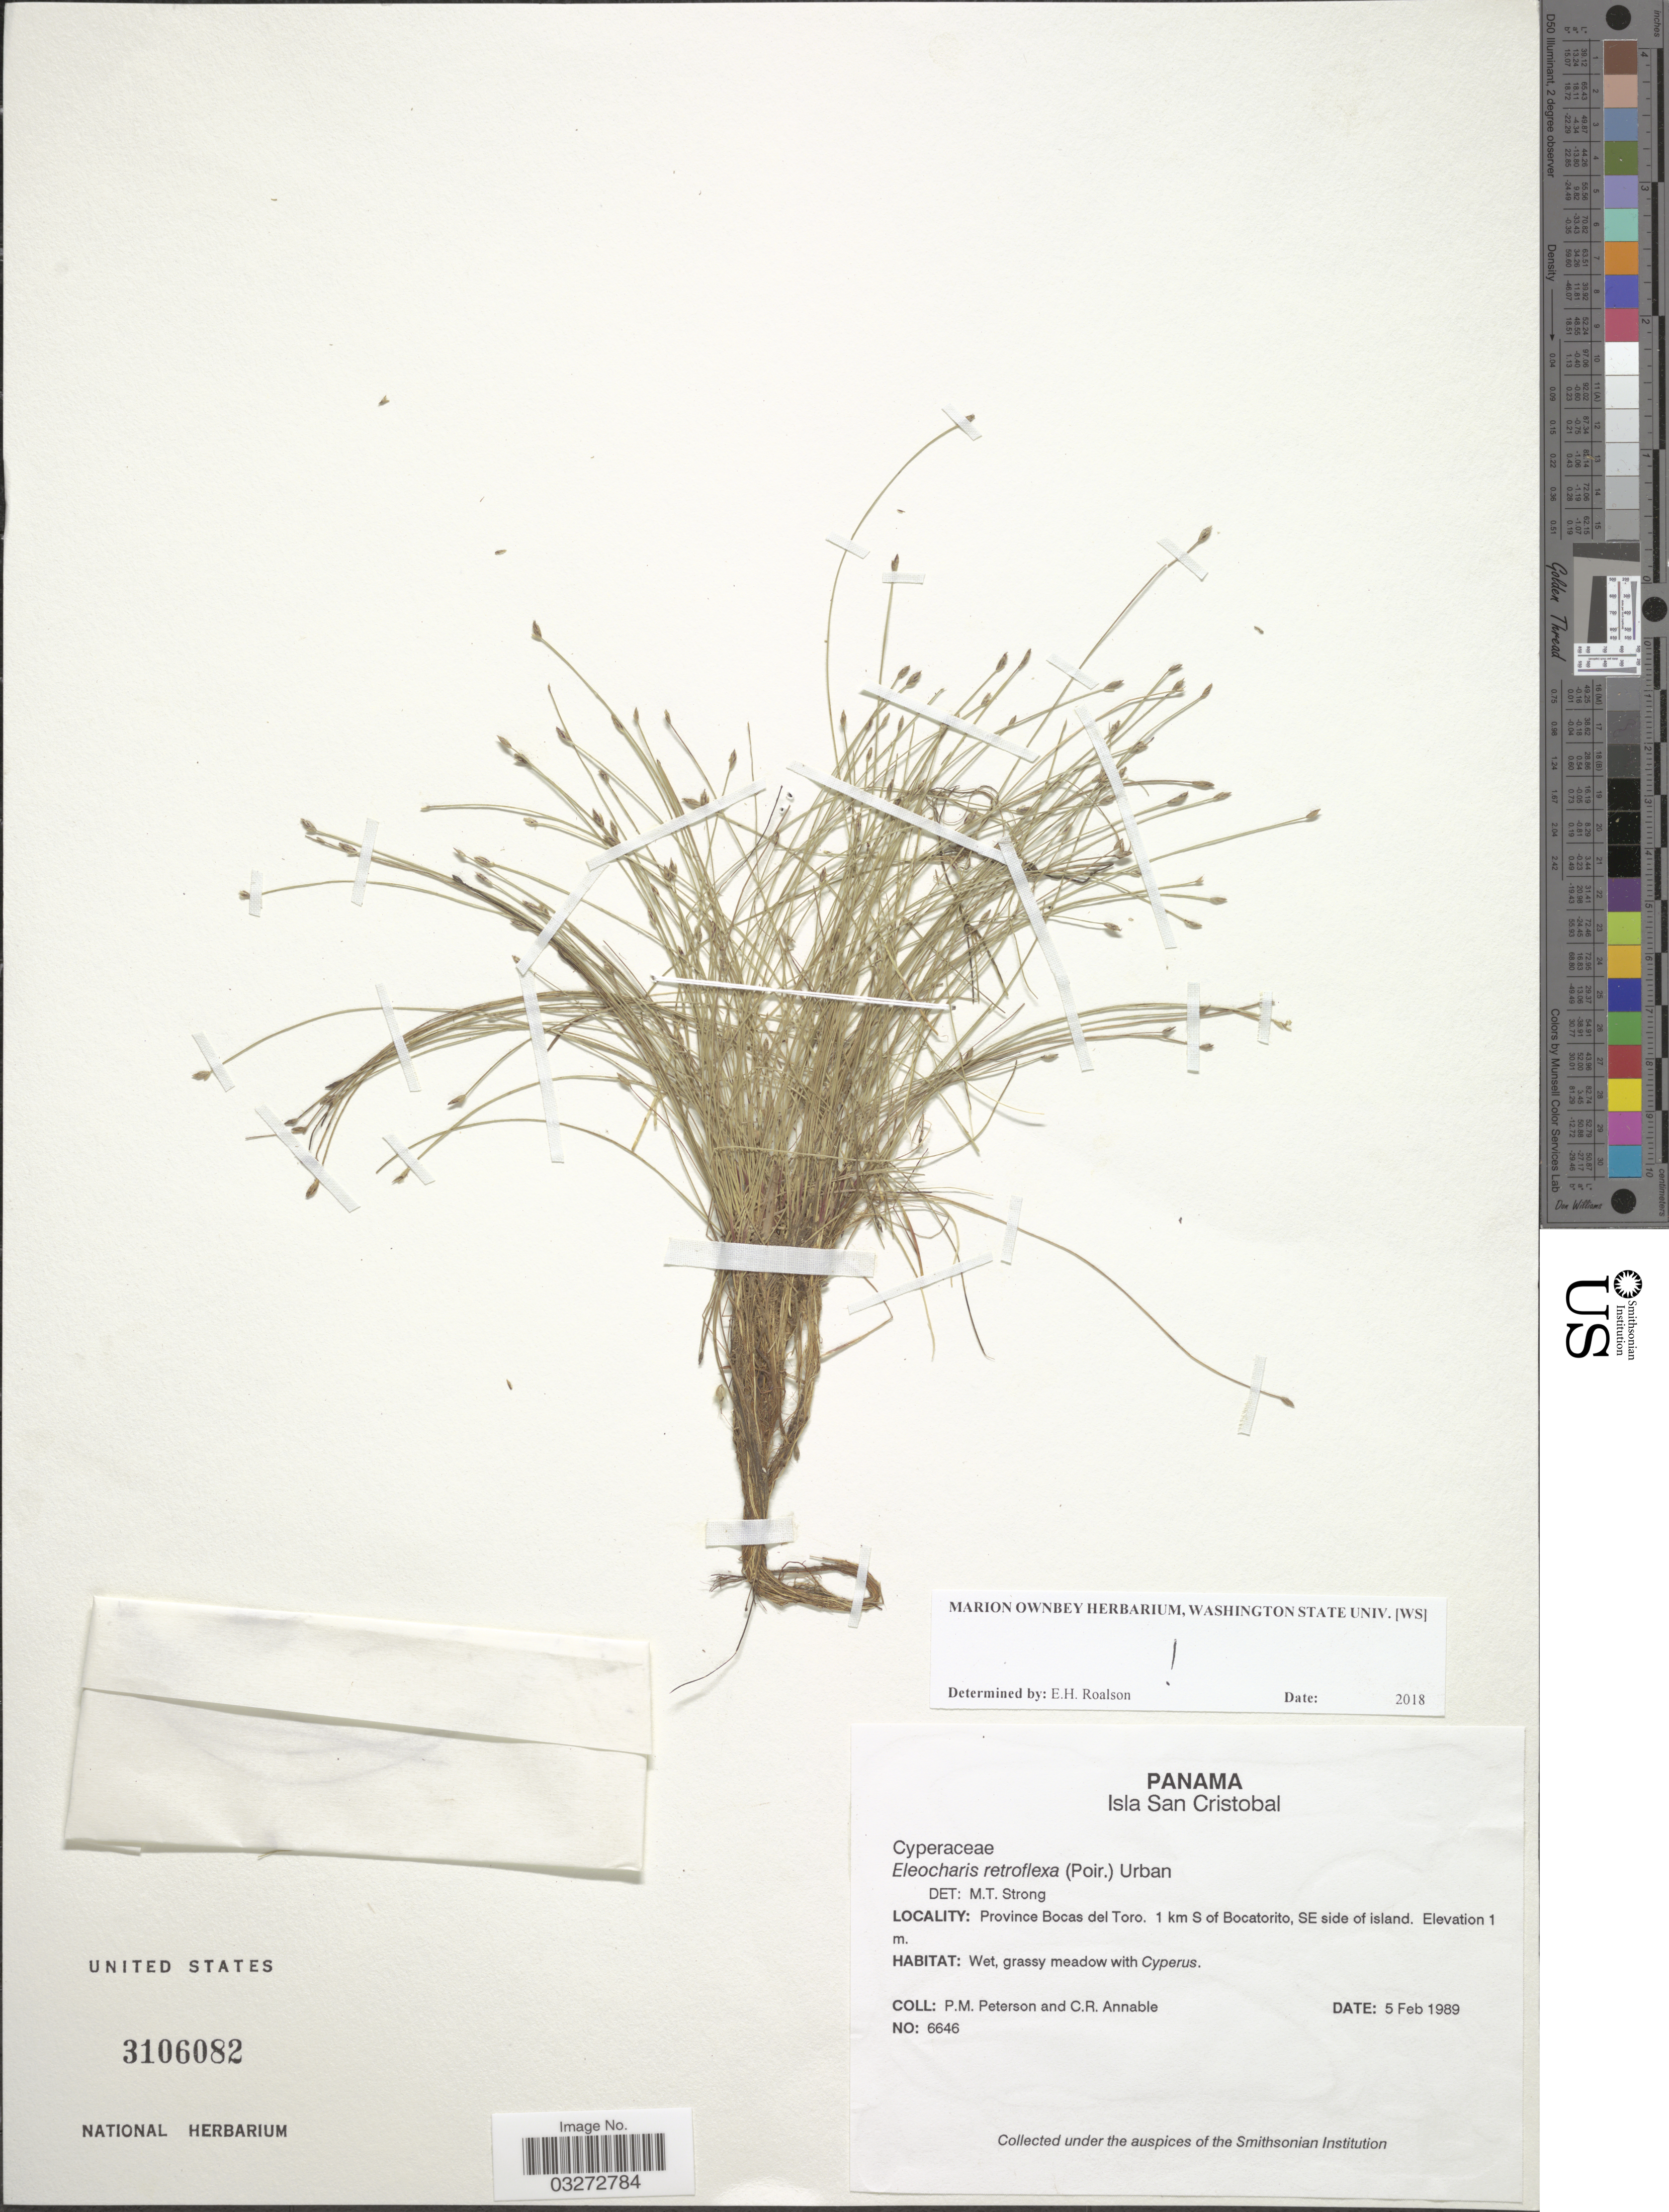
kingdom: Plantae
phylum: Tracheophyta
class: Liliopsida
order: Poales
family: Cyperaceae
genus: Eleocharis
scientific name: Eleocharis retroflexa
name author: (Poir.) Urb.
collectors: P. M. Peterson & C. R. Annable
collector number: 6646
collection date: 1989-02-05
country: Panama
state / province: Bocas del Toro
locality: Isla San Cristobal. Province Bocas del Toro. 1 km S of Bocatorito, SE side of island.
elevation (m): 1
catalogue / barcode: US 3106082